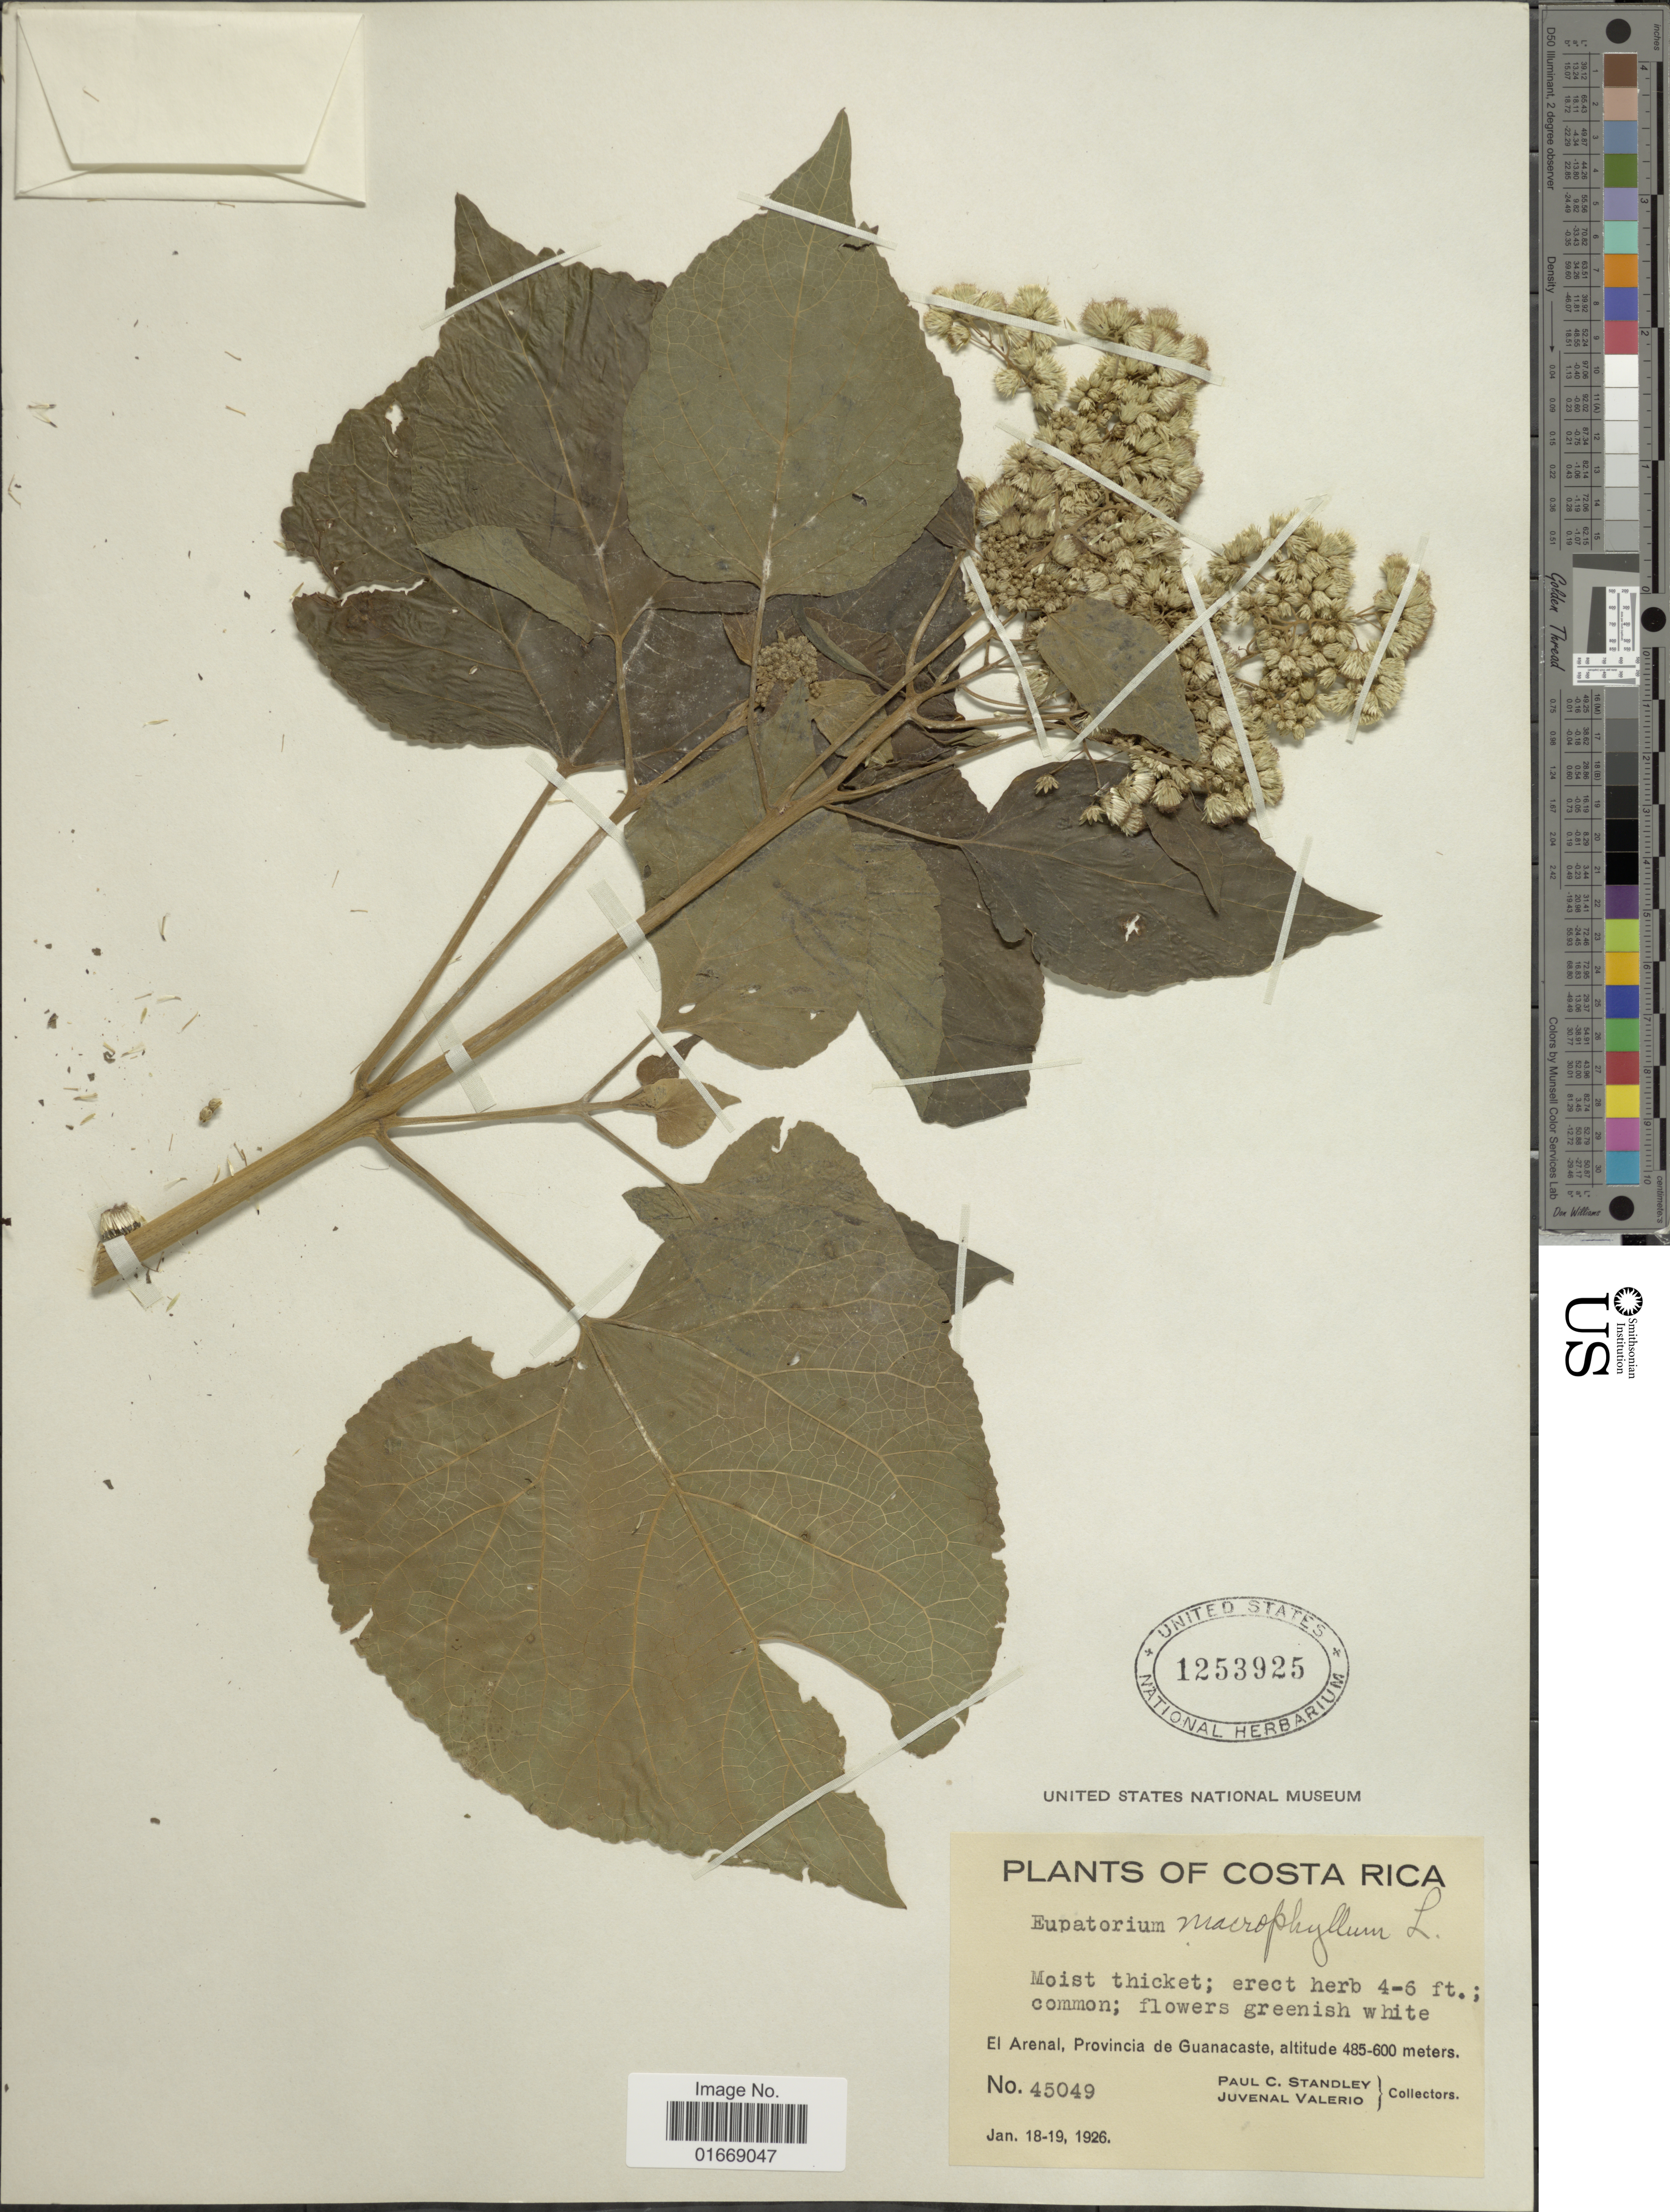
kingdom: Plantae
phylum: Tracheophyta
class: Magnoliopsida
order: Asterales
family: Asteraceae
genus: Hebeclinium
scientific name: Hebeclinium macrophyllum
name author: (L.) DC.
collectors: P. C. Standley & J. Valerio R.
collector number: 45049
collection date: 1926-01-18/1926-01-19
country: Costa Rica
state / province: Guanacaste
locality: El Arenal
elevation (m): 485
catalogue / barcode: US 1253925